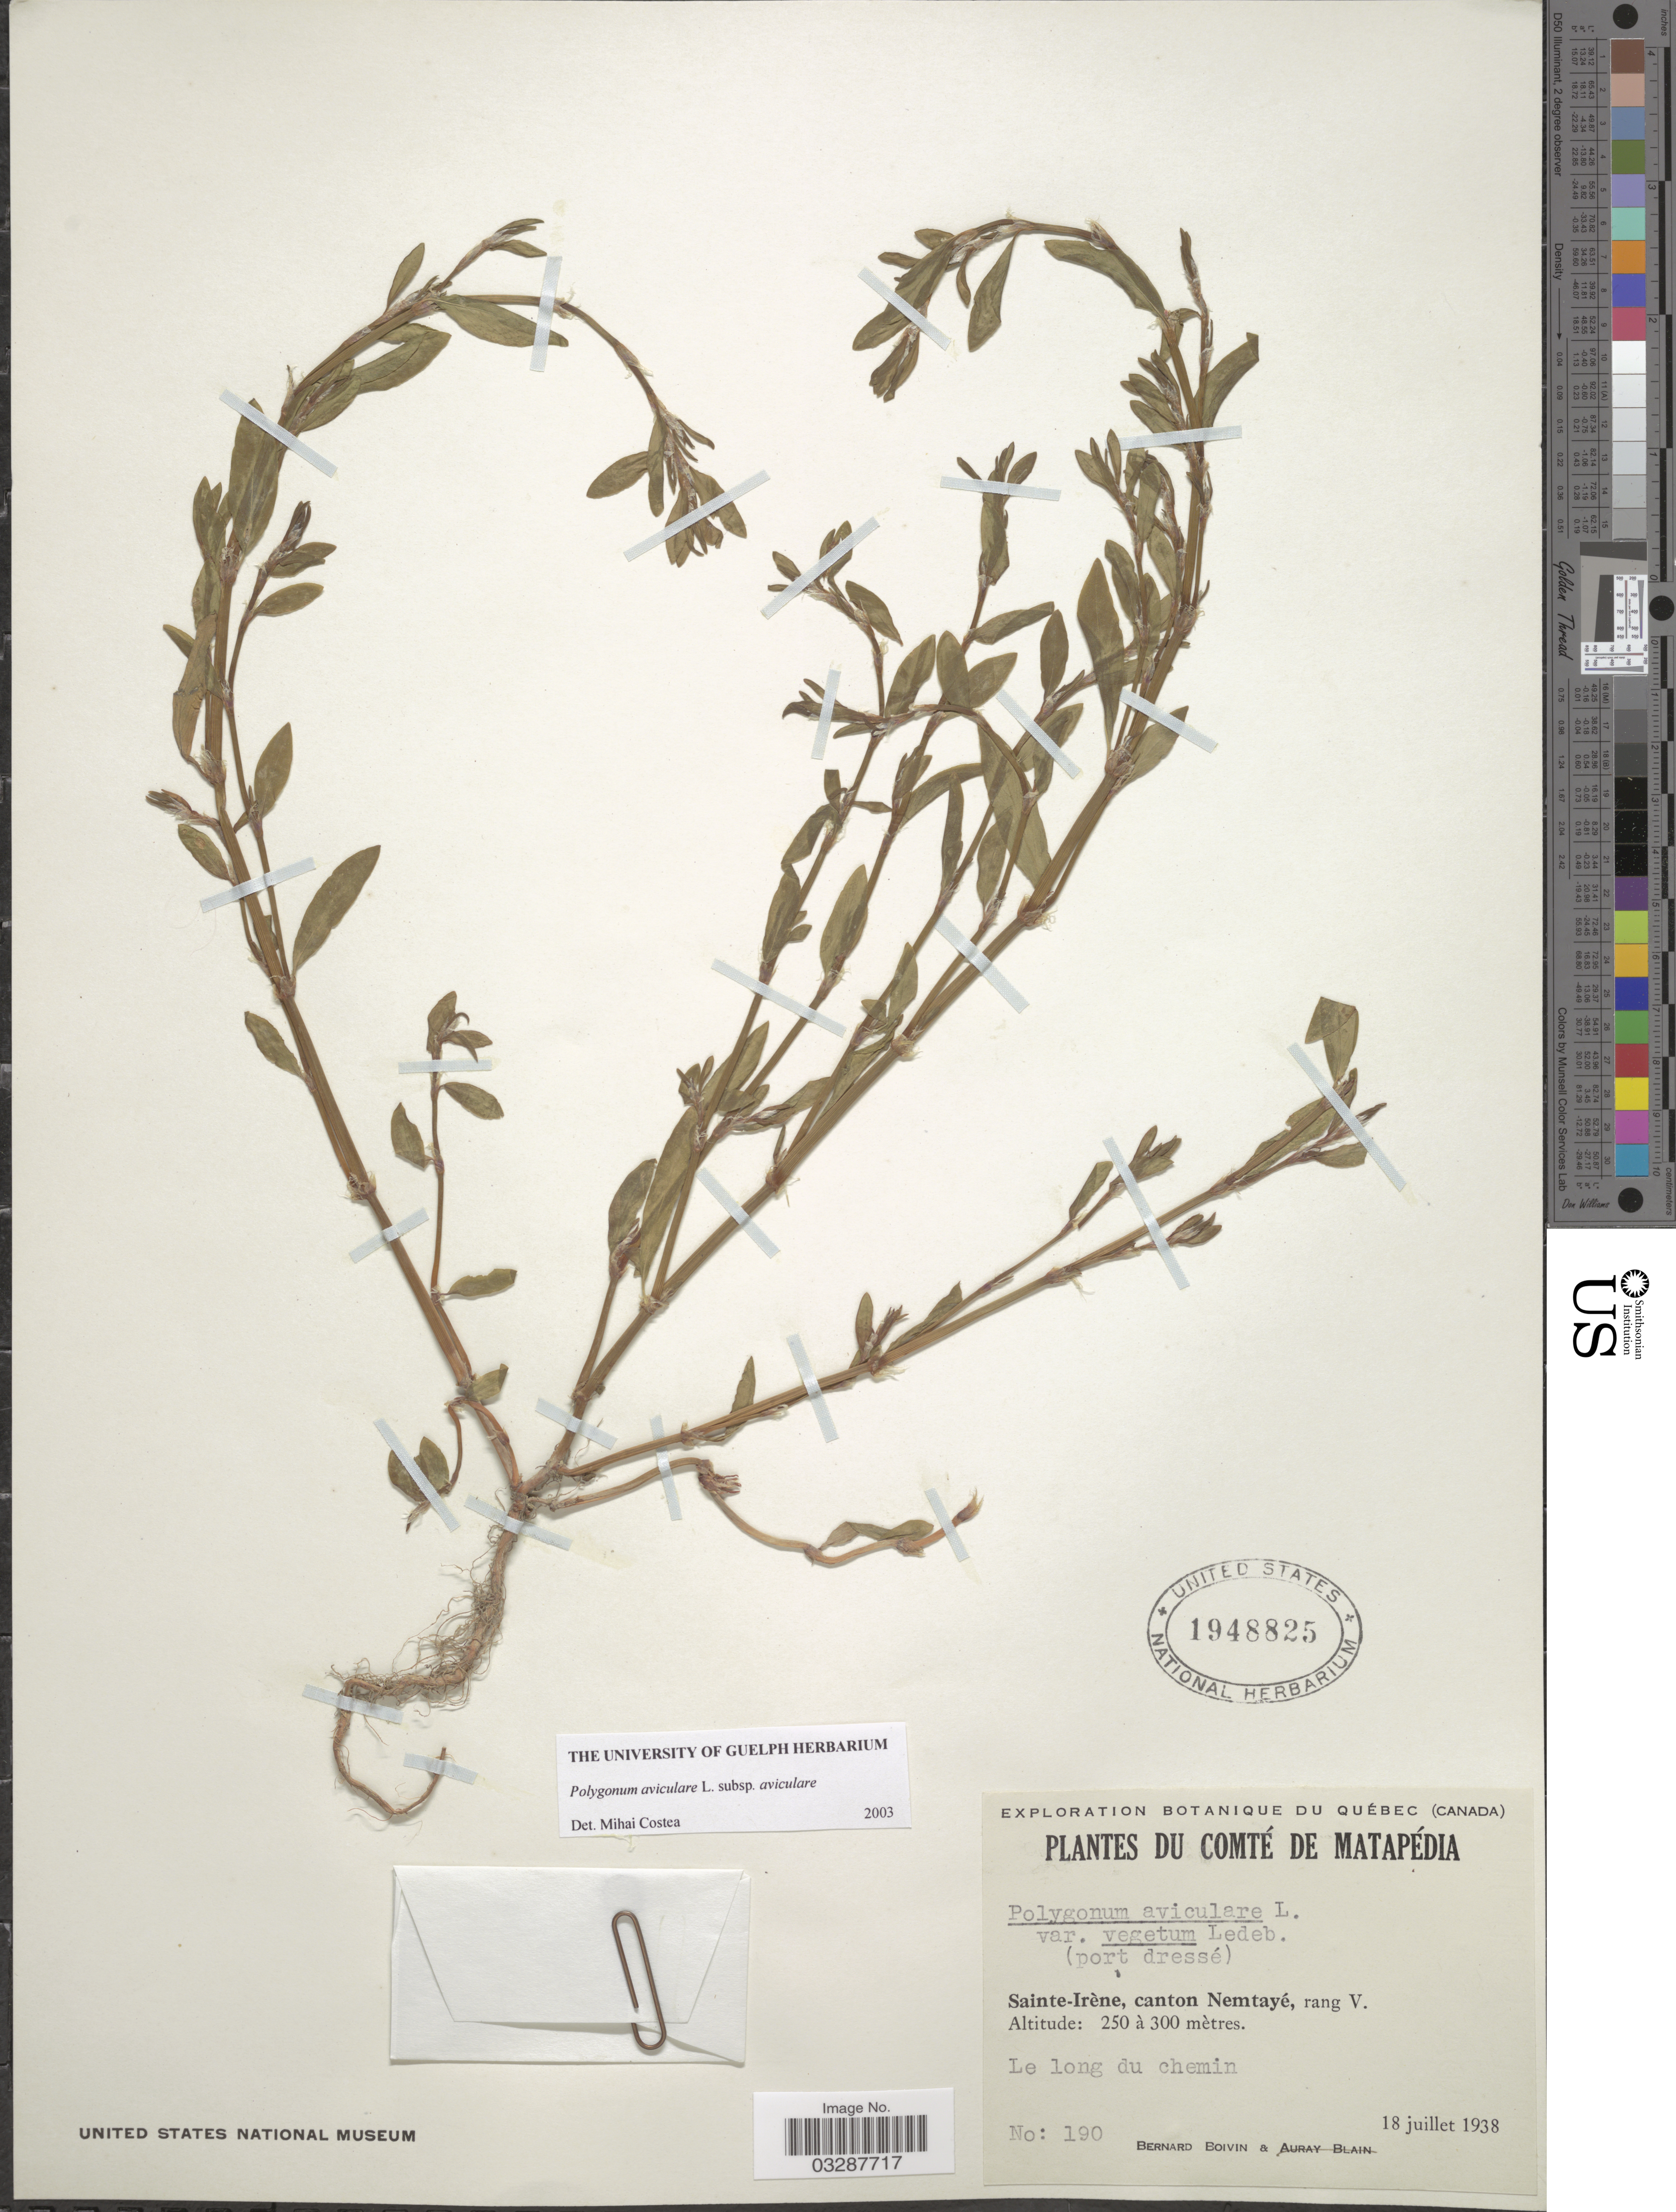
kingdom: Plantae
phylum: Tracheophyta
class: Magnoliopsida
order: Caryophyllales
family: Polygonaceae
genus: Polygonum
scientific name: Polygonum aviculare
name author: L.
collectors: J. R. B. Boivin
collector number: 190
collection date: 1938-07-18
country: Canada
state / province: Quebec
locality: Comté de Matapédia. Sainte-Irène, canton Nemtayé, rang V.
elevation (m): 250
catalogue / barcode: US 1948825